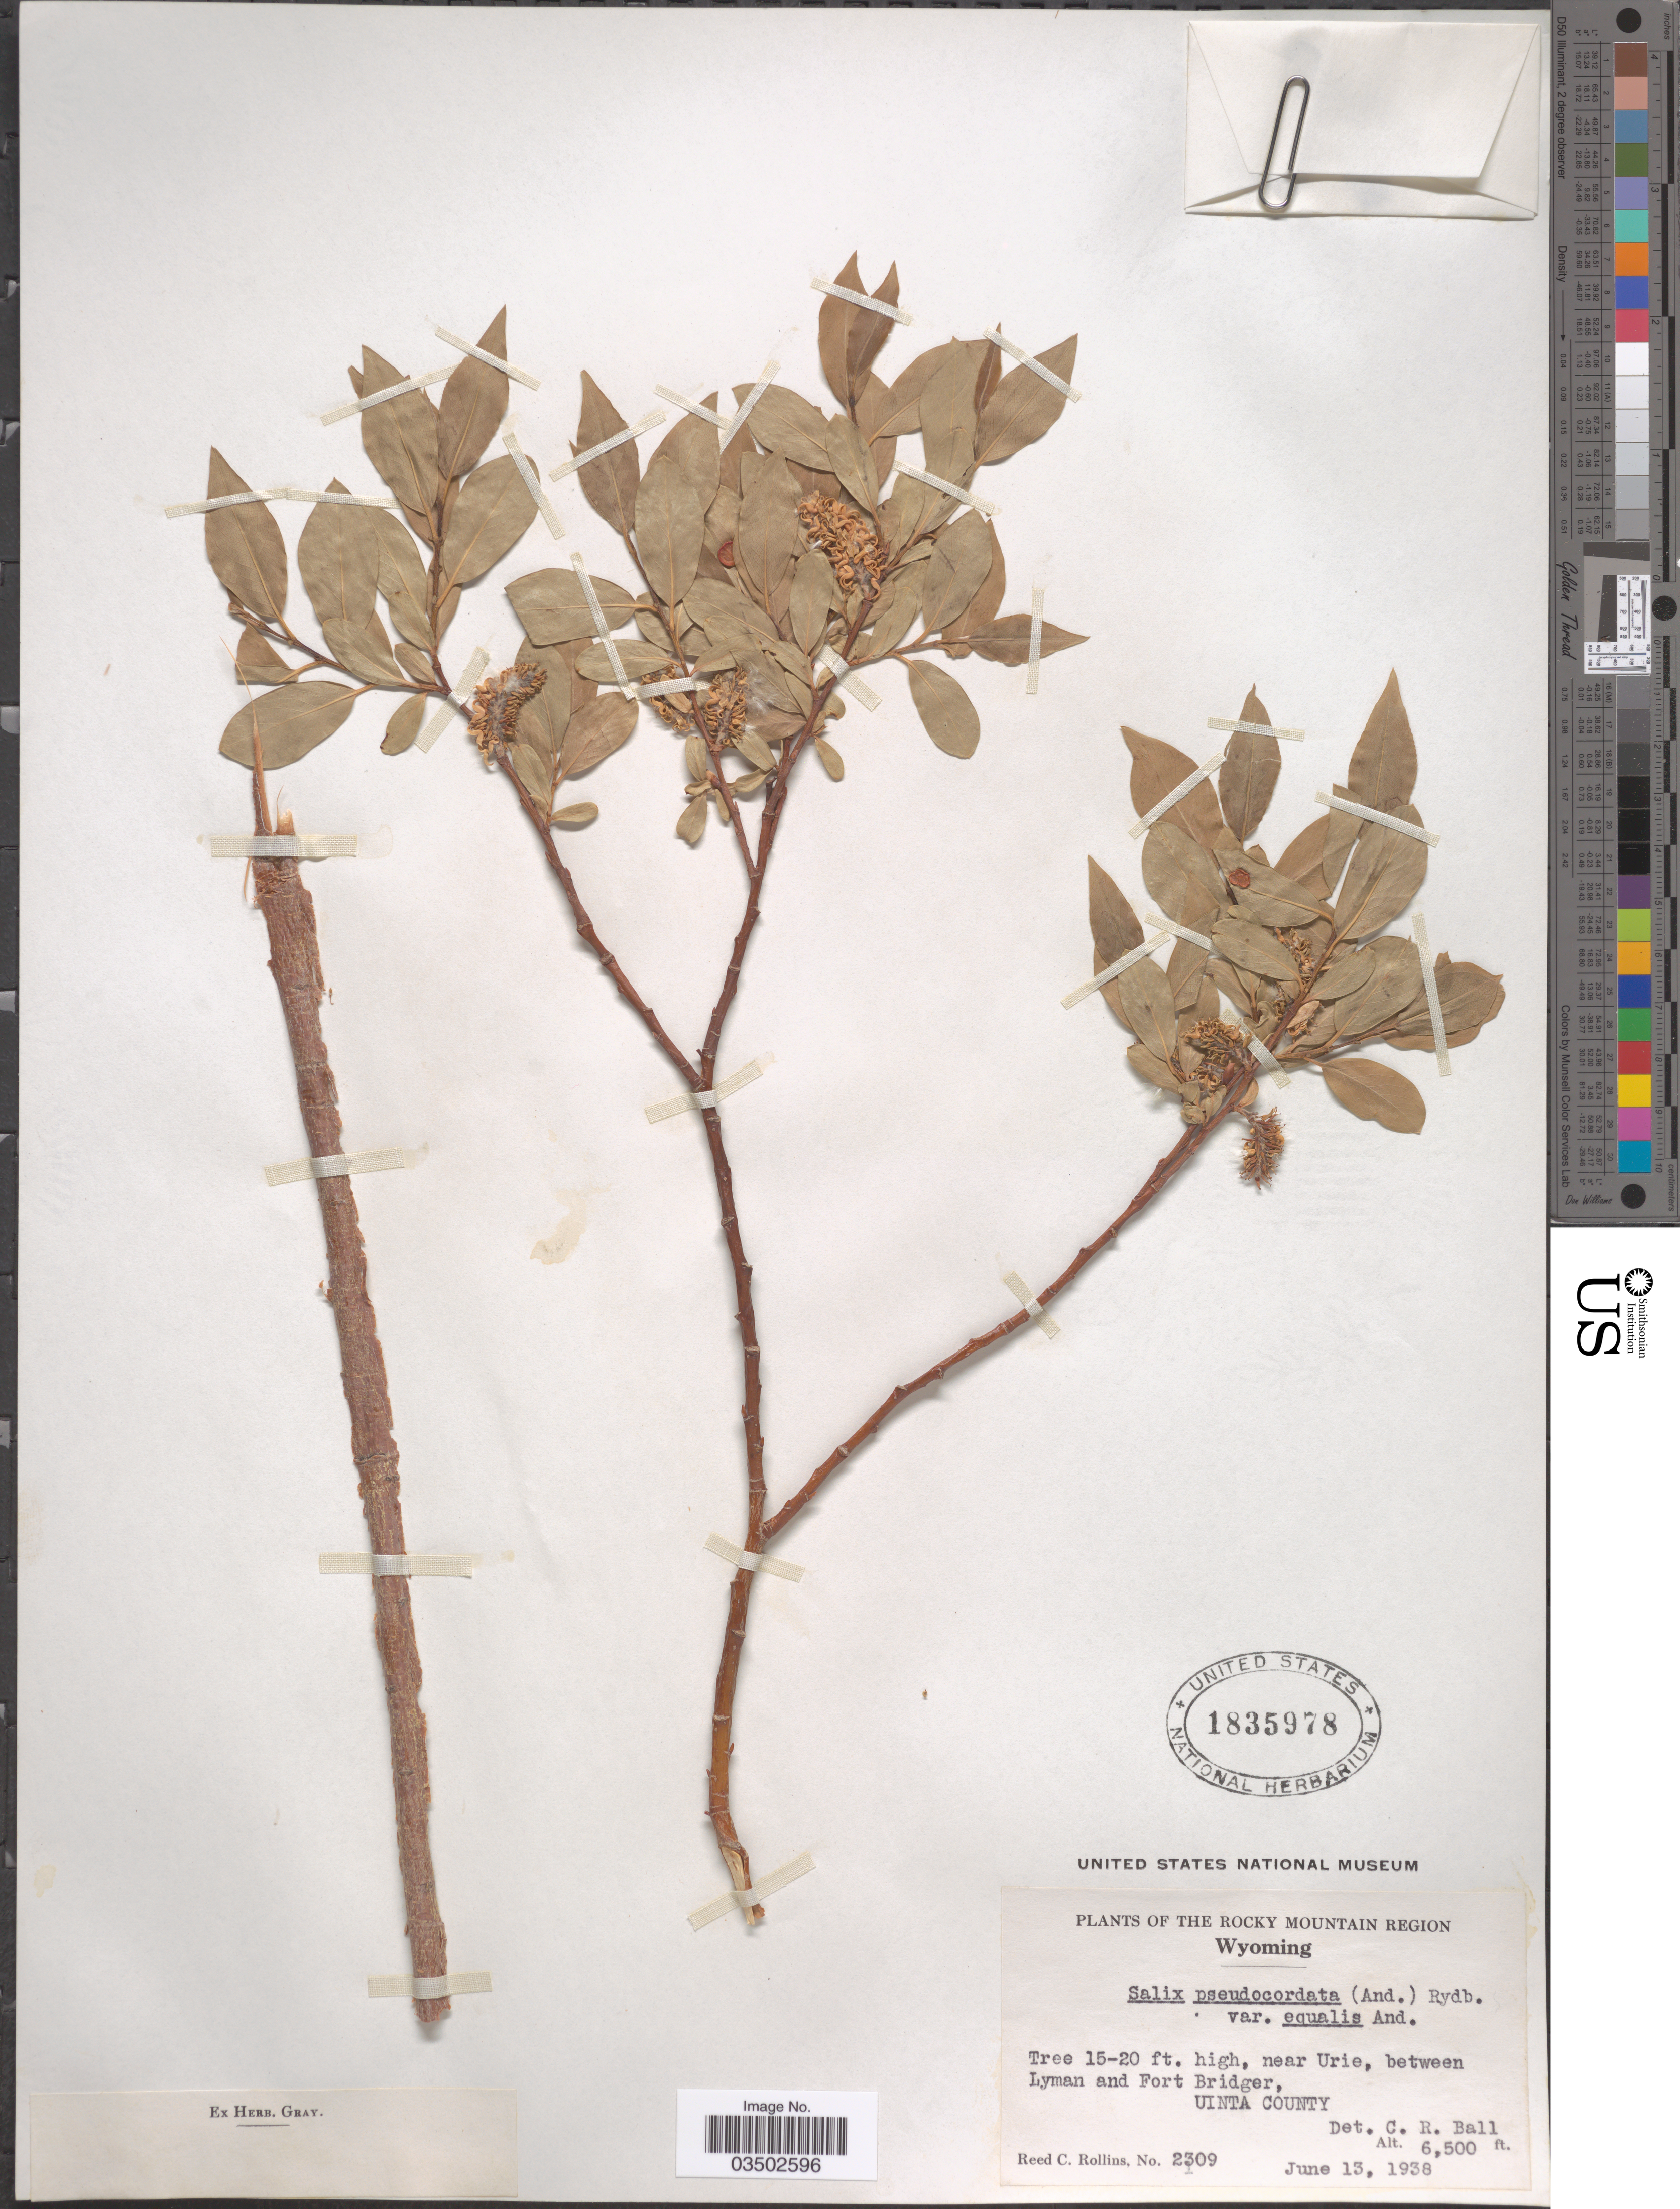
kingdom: Plantae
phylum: Tracheophyta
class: Magnoliopsida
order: Malpighiales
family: Salicaceae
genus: Salix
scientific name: Salix pseudocordata var. aequalis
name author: (Andersson) C.R. Ball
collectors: R. C. Rollins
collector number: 2309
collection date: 1938-06-13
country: United States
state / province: Wyoming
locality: The Rocky Mountain Region. Near Uriem between Lyman and Fort Bridger, Uinta County.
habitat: near Urie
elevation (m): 1981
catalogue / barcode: US 1835978